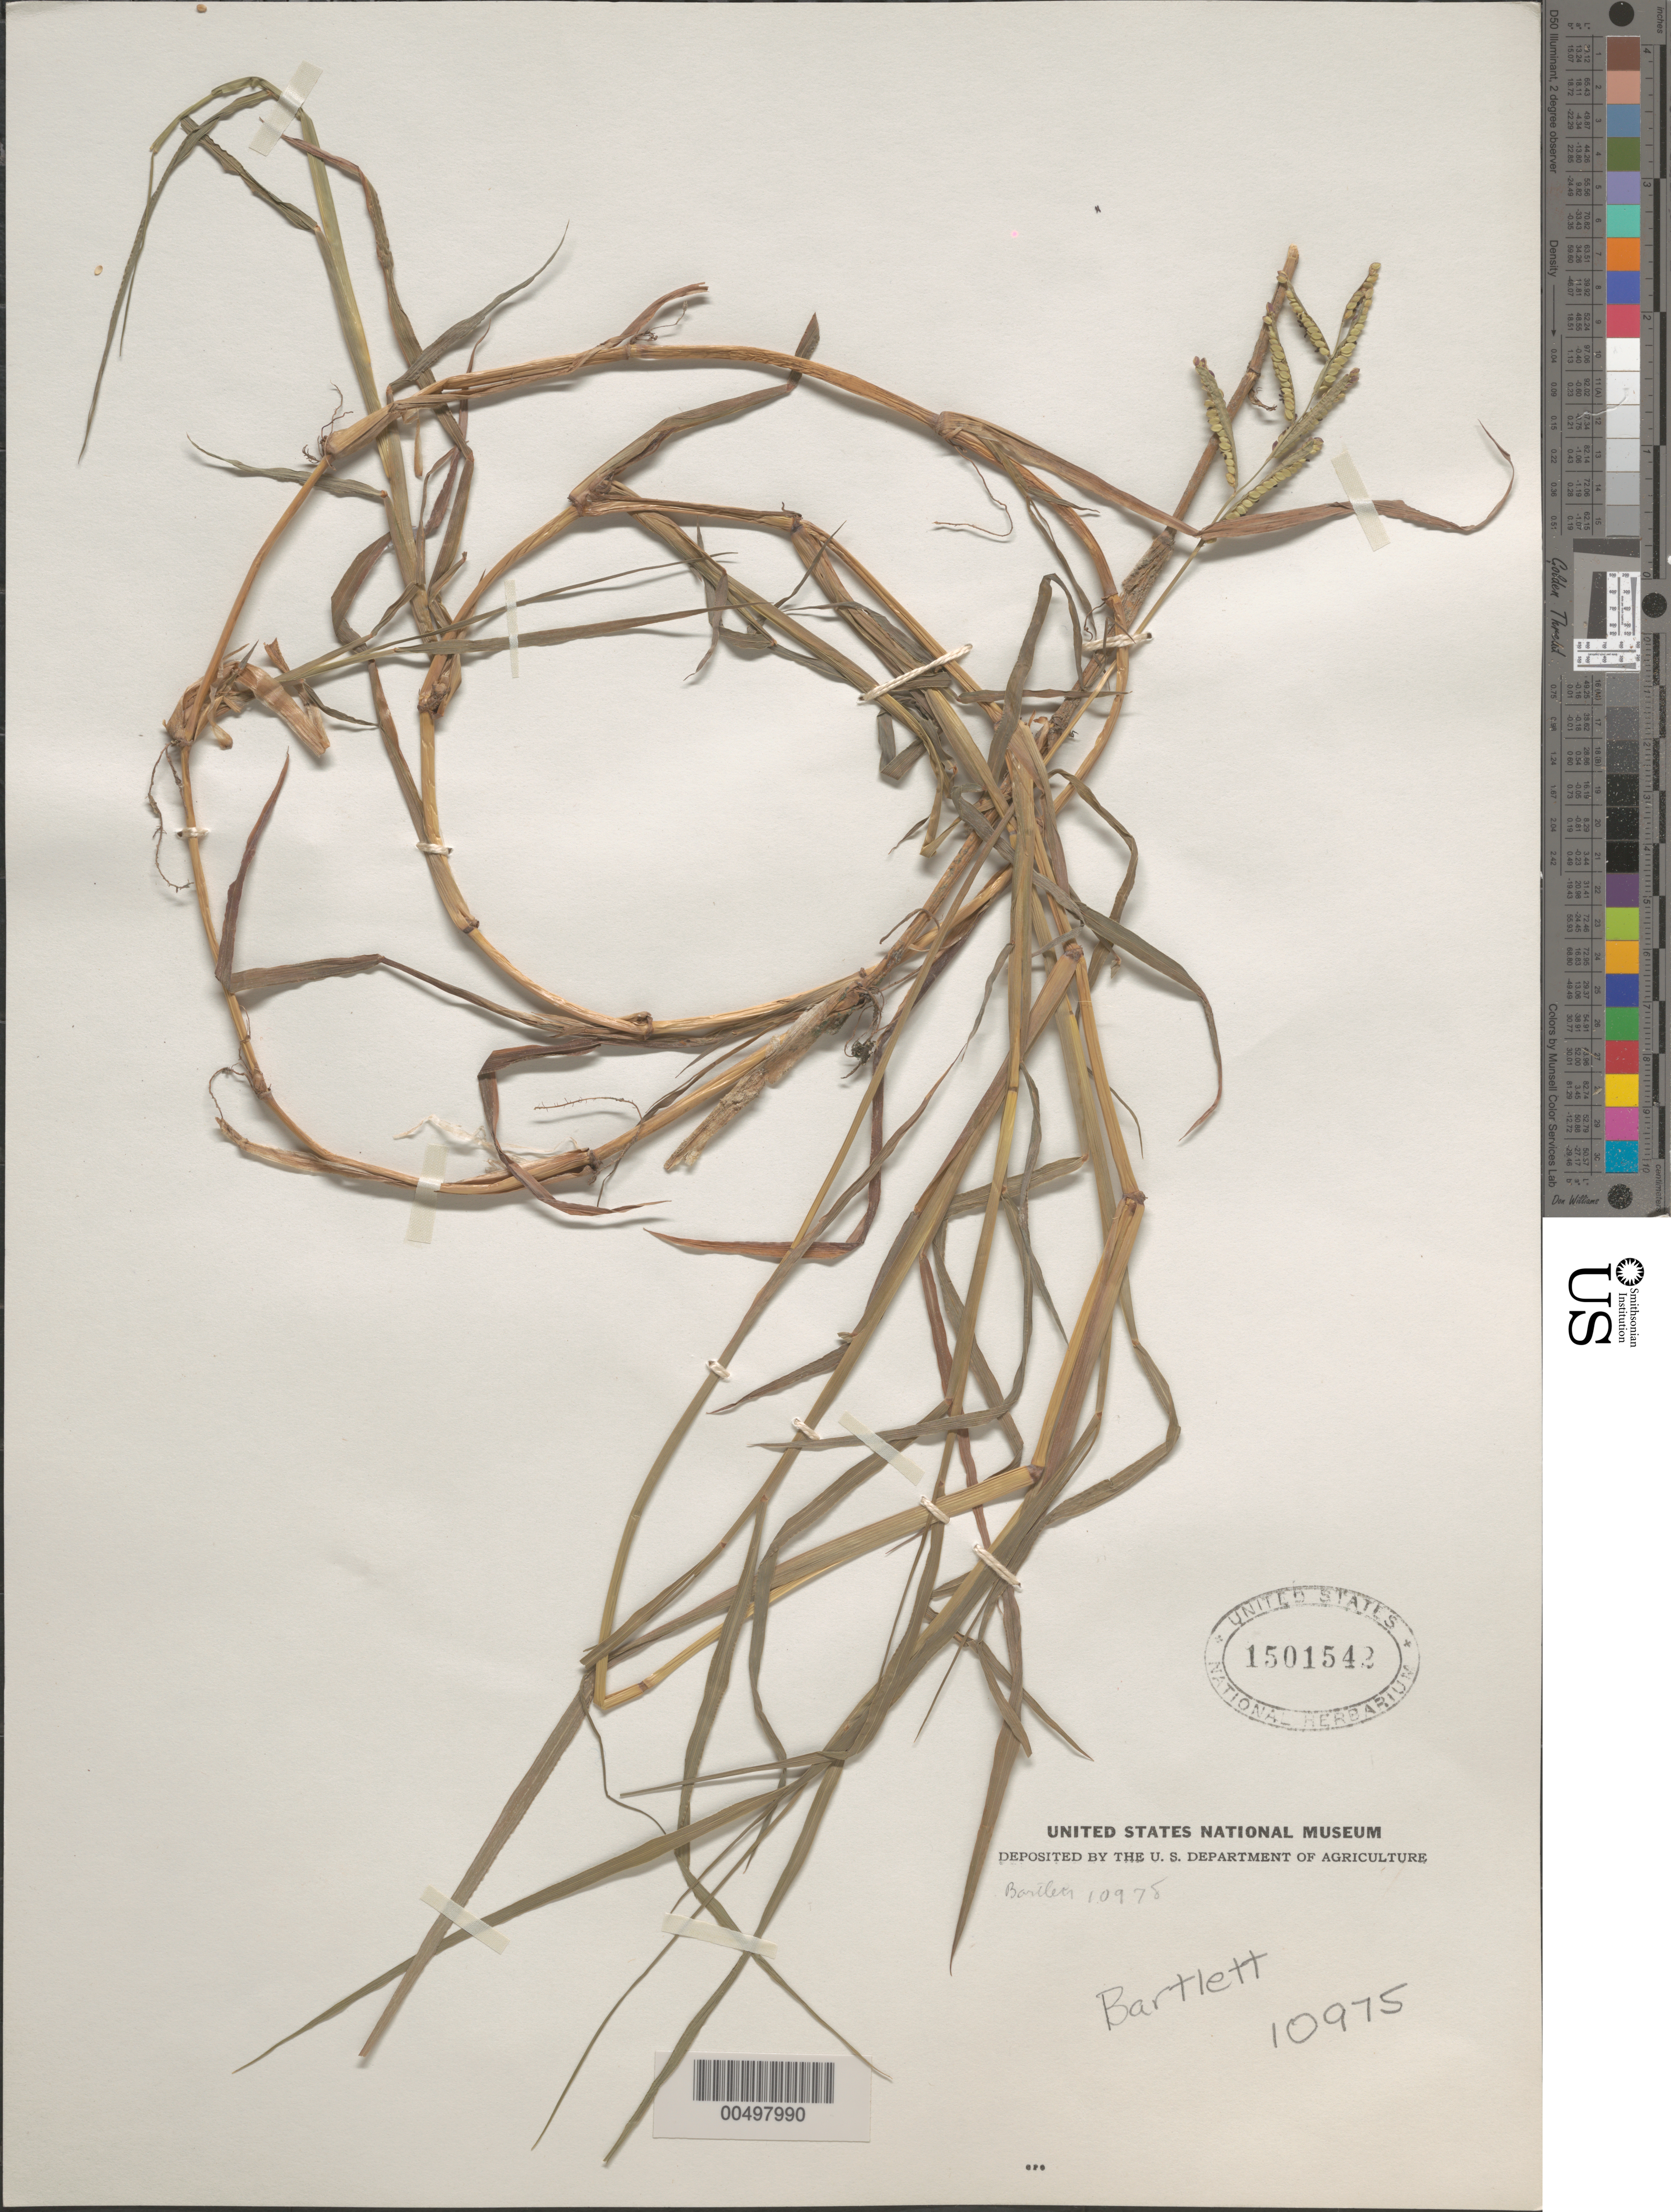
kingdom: Plantae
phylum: Tracheophyta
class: Liliopsida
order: Poales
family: Poaceae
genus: Paspalum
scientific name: Paspalum lividum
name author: Trin. in Schltdl.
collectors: Bartlett, --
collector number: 10975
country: Mexico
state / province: Durango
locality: San Ramon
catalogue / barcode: US 1501542